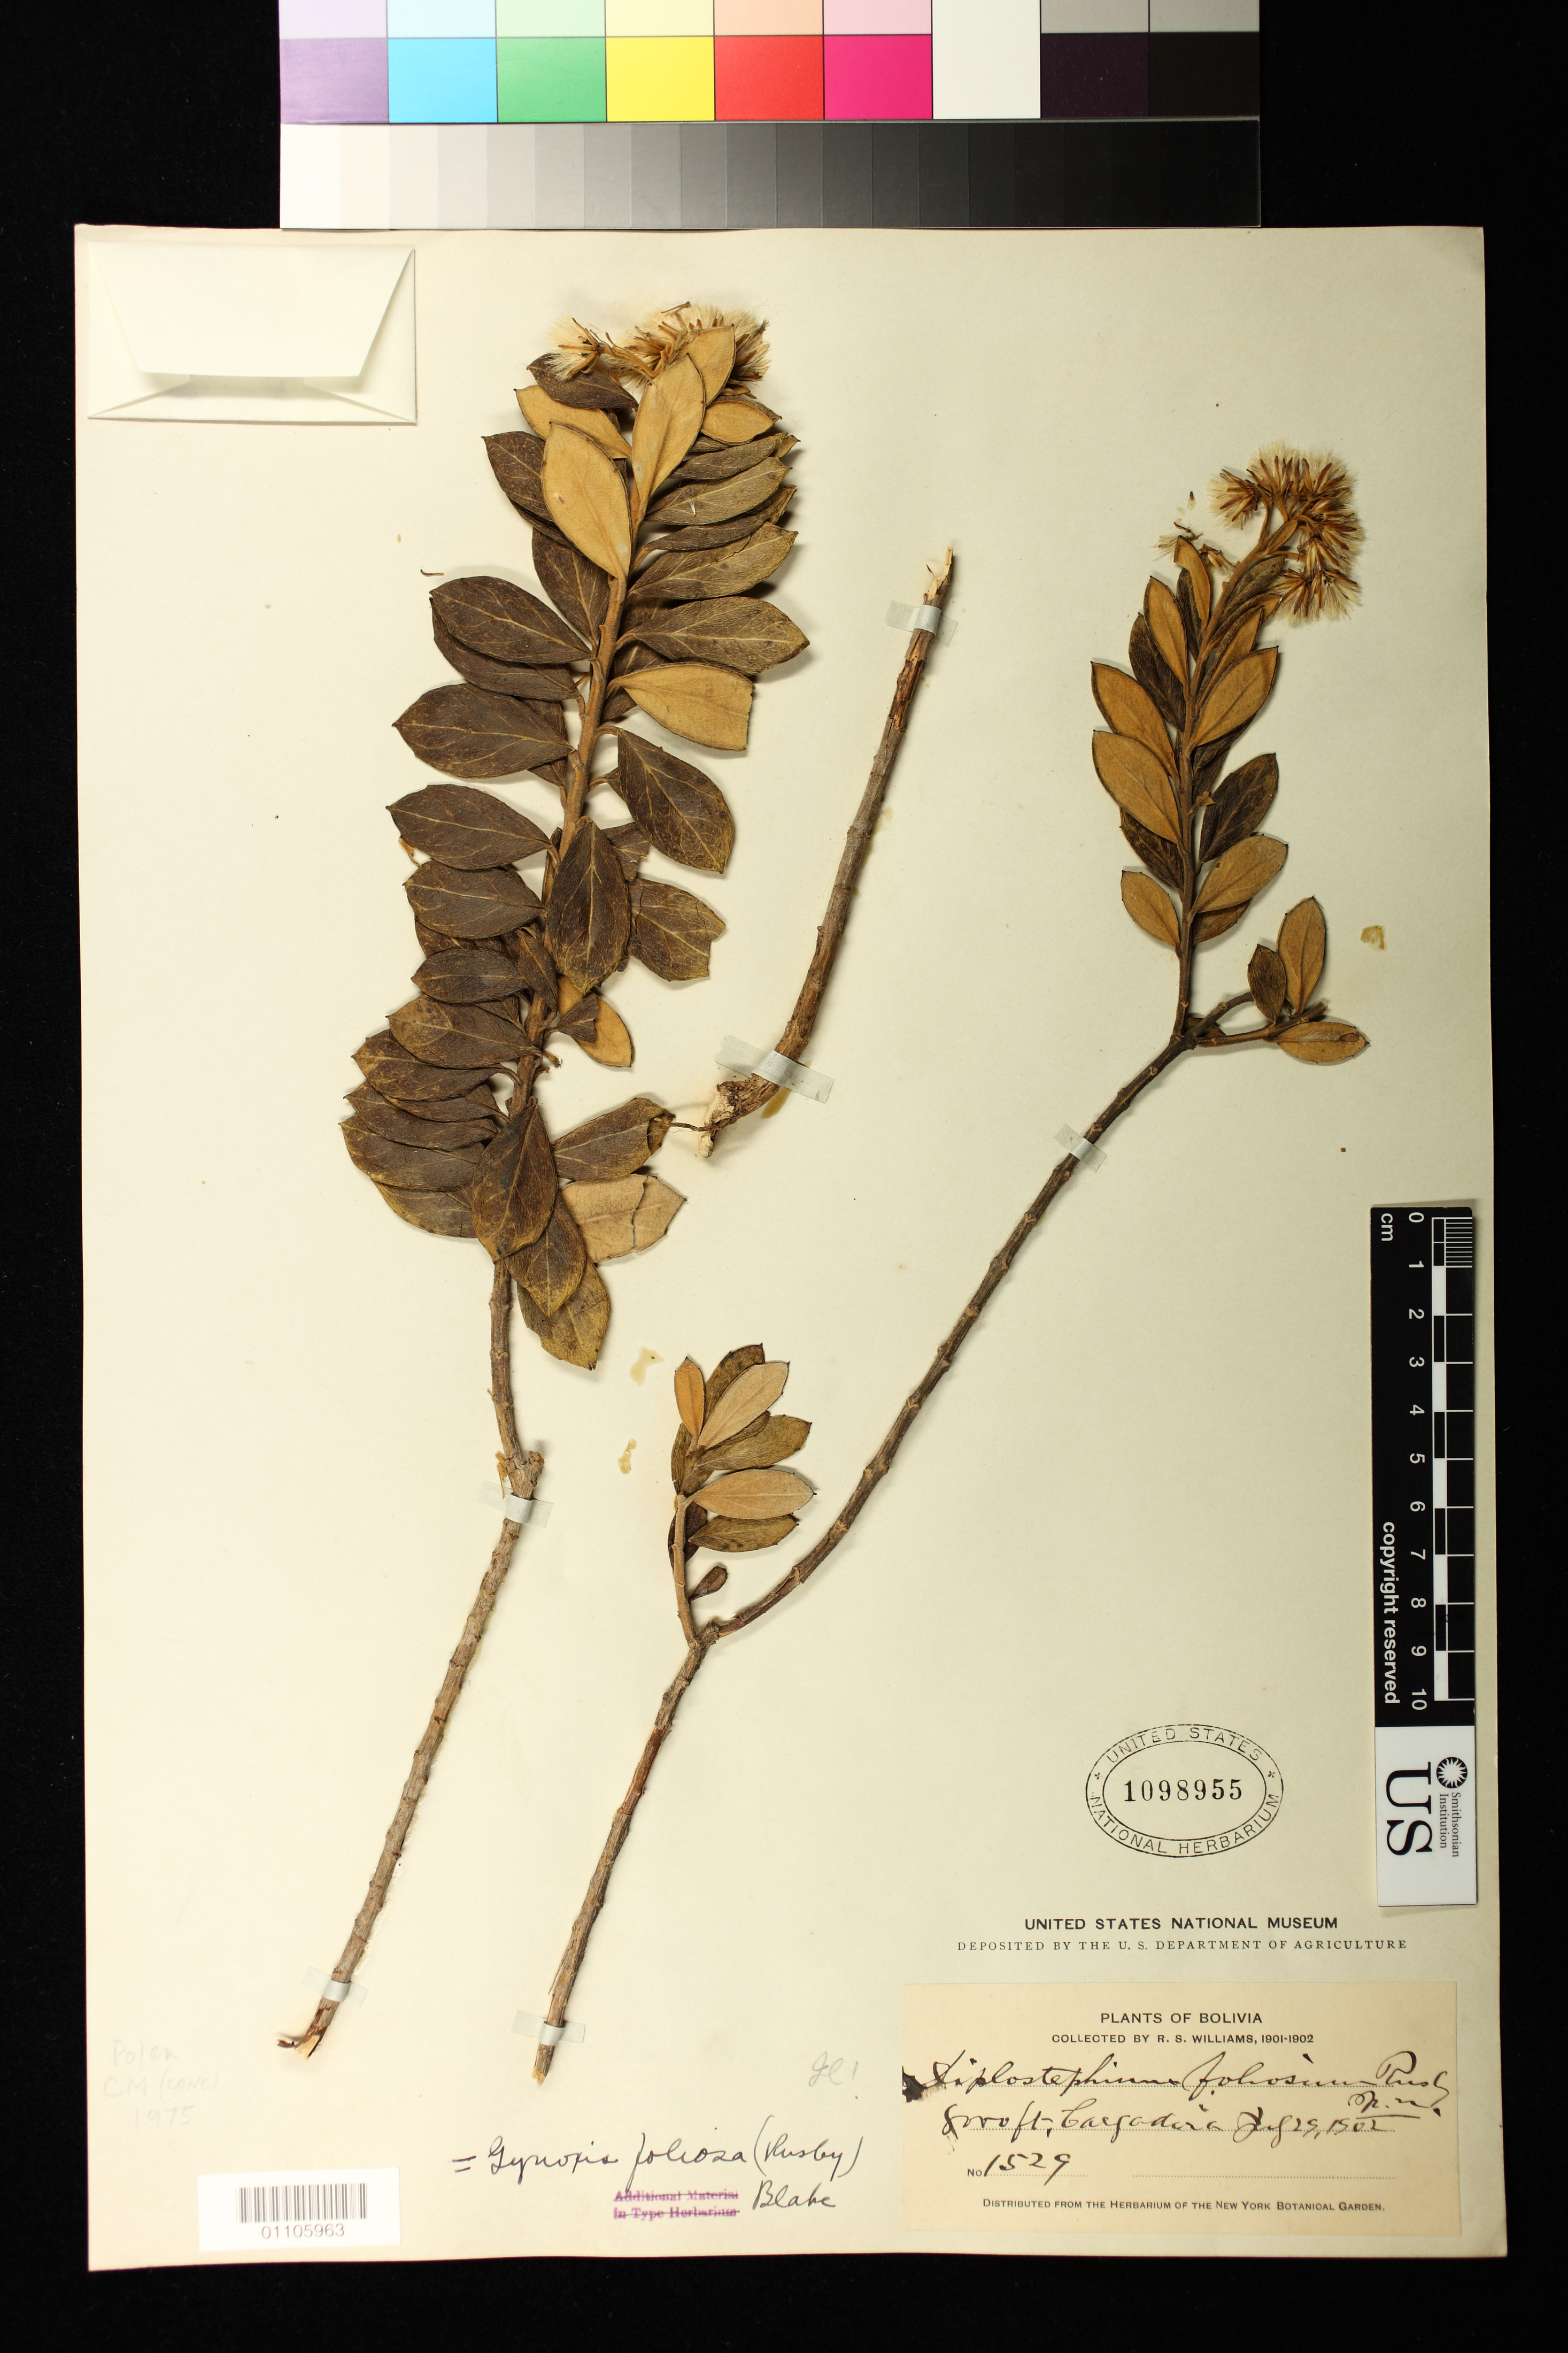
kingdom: Plantae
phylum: Tracheophyta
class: Magnoliopsida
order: Asterales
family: Asteraceae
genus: Diplostephium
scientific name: Diplostephium foliosum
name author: Rusby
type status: Isotype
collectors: R. S. Williams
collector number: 1529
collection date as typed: July 29, 1902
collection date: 1902-07-29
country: Bolivia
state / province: La Paz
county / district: Franz Tamayo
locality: Cargadira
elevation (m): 2438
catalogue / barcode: US 1098955